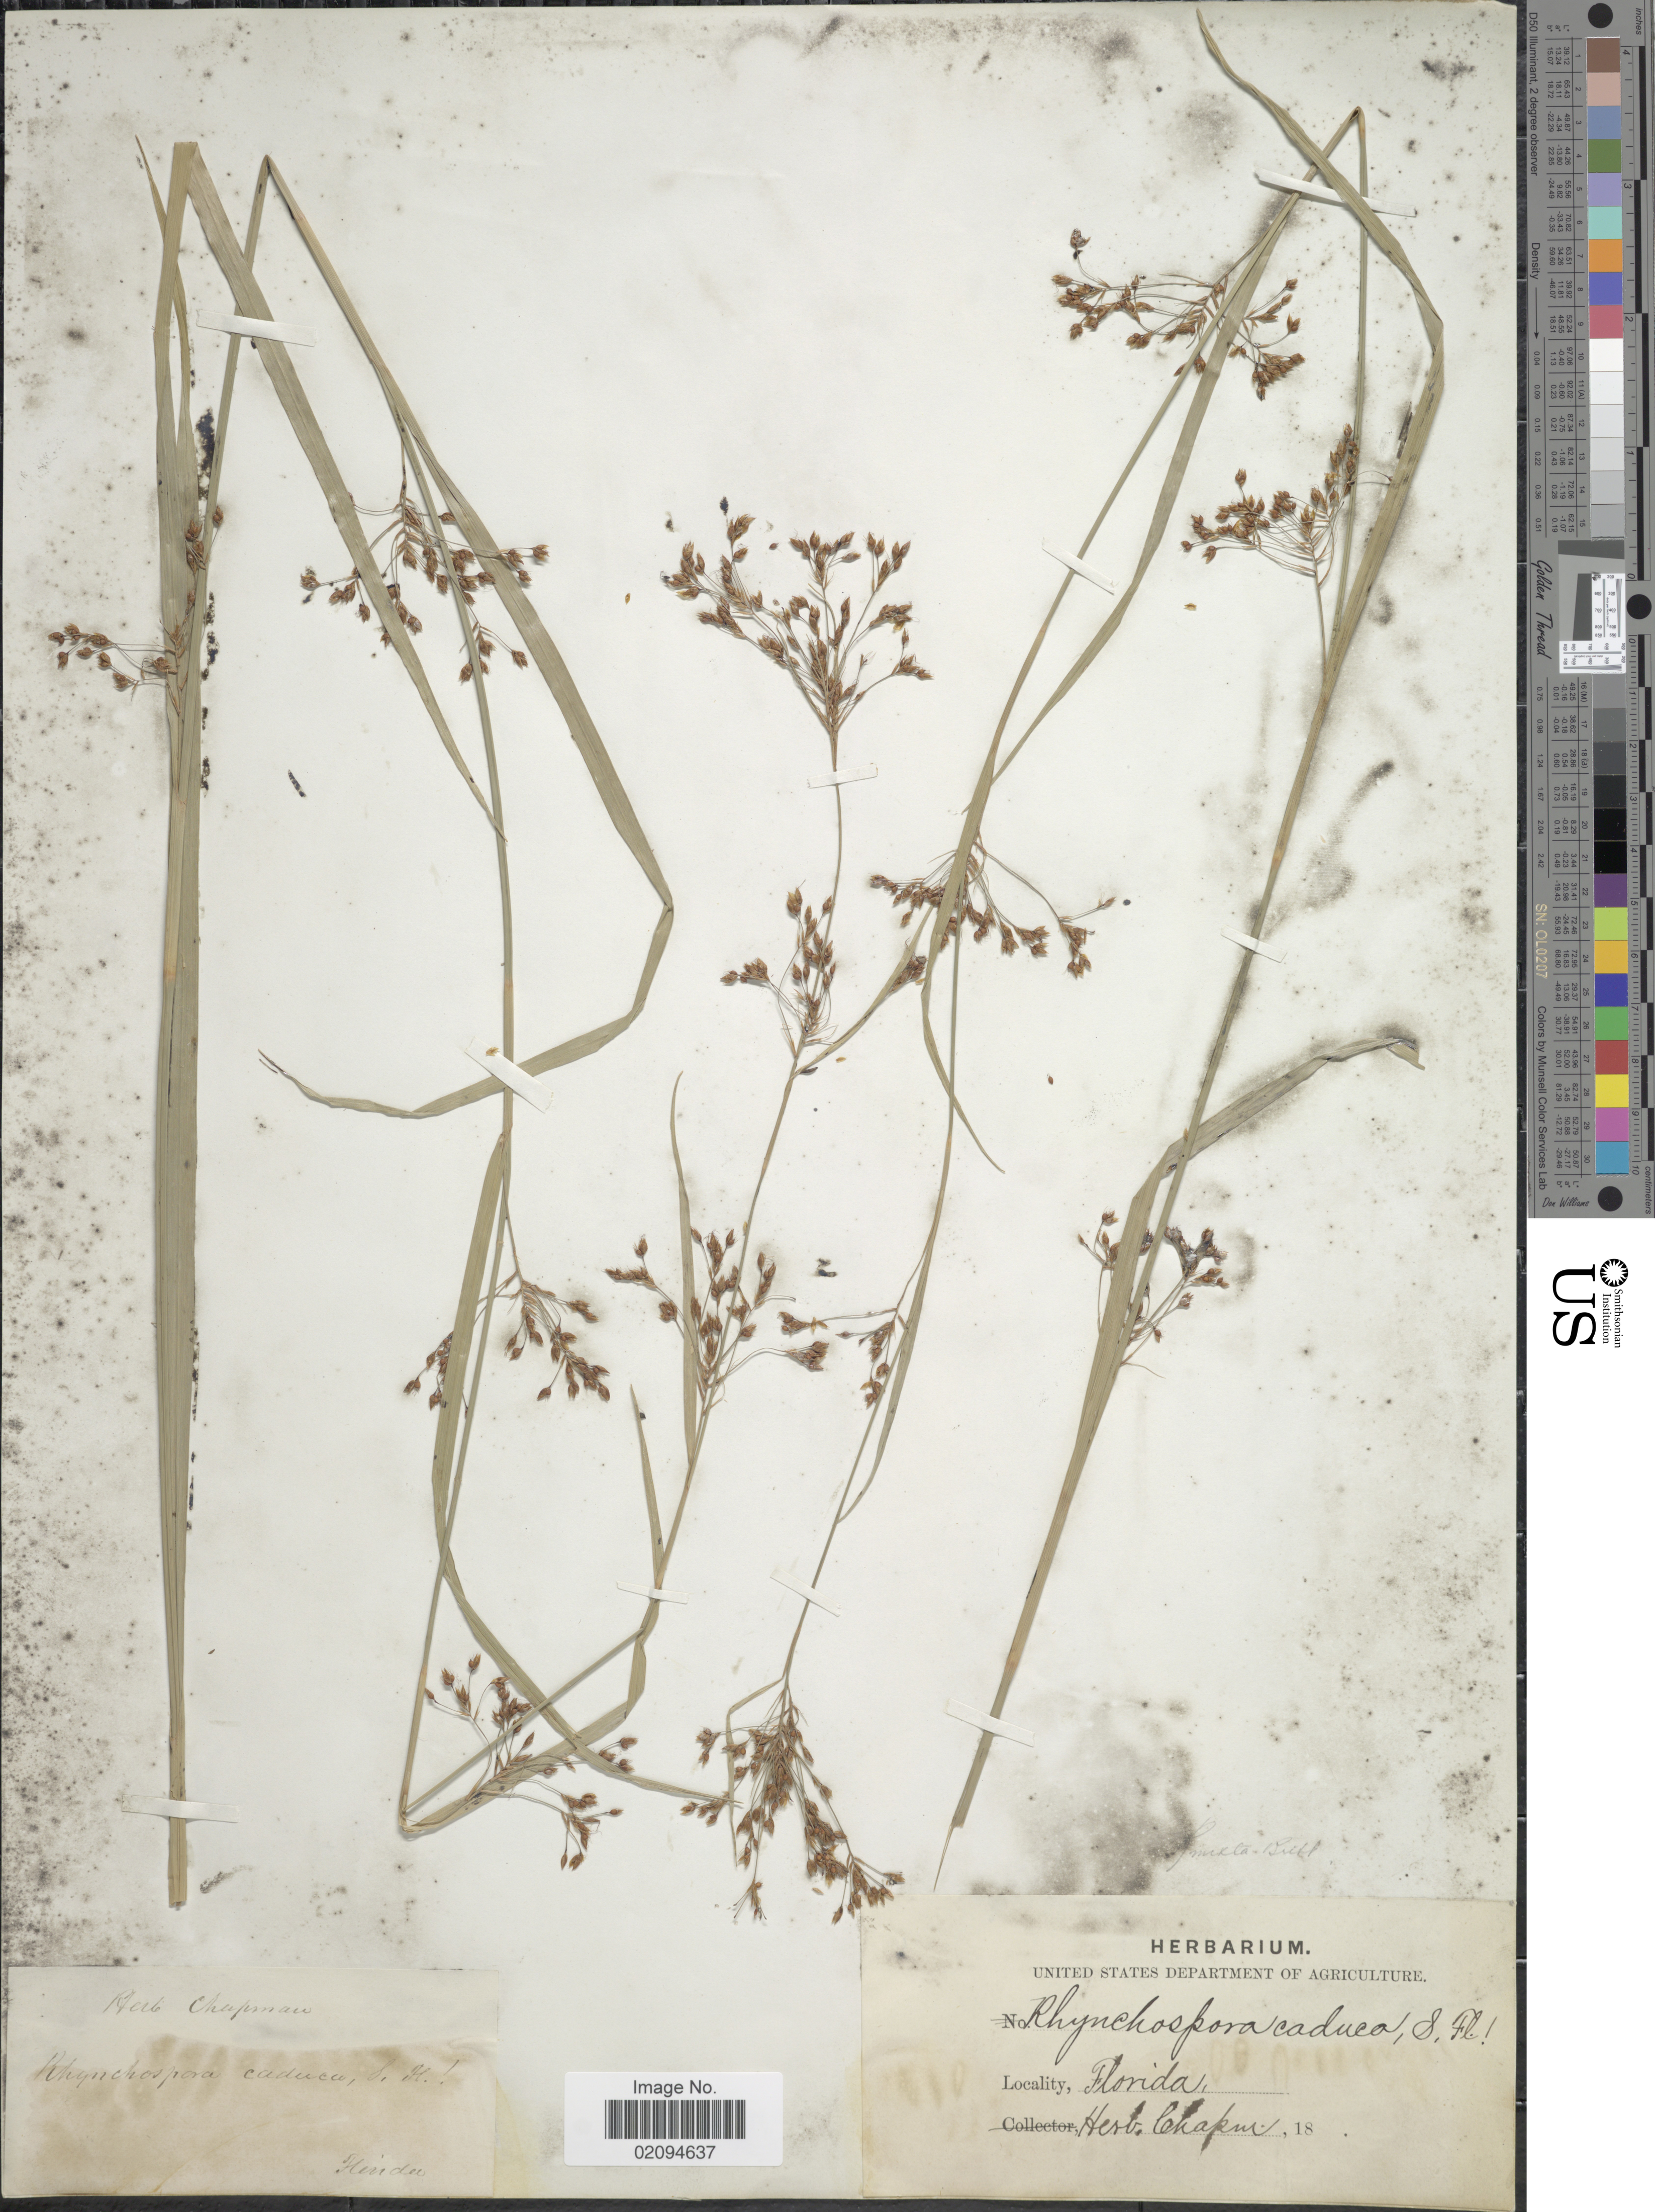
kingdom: Plantae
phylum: Tracheophyta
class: Liliopsida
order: Poales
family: Cyperaceae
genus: Rhynchospora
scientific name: Rhynchospora mixta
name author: Britton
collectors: ex herb. Chapman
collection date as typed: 18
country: United States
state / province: Florida